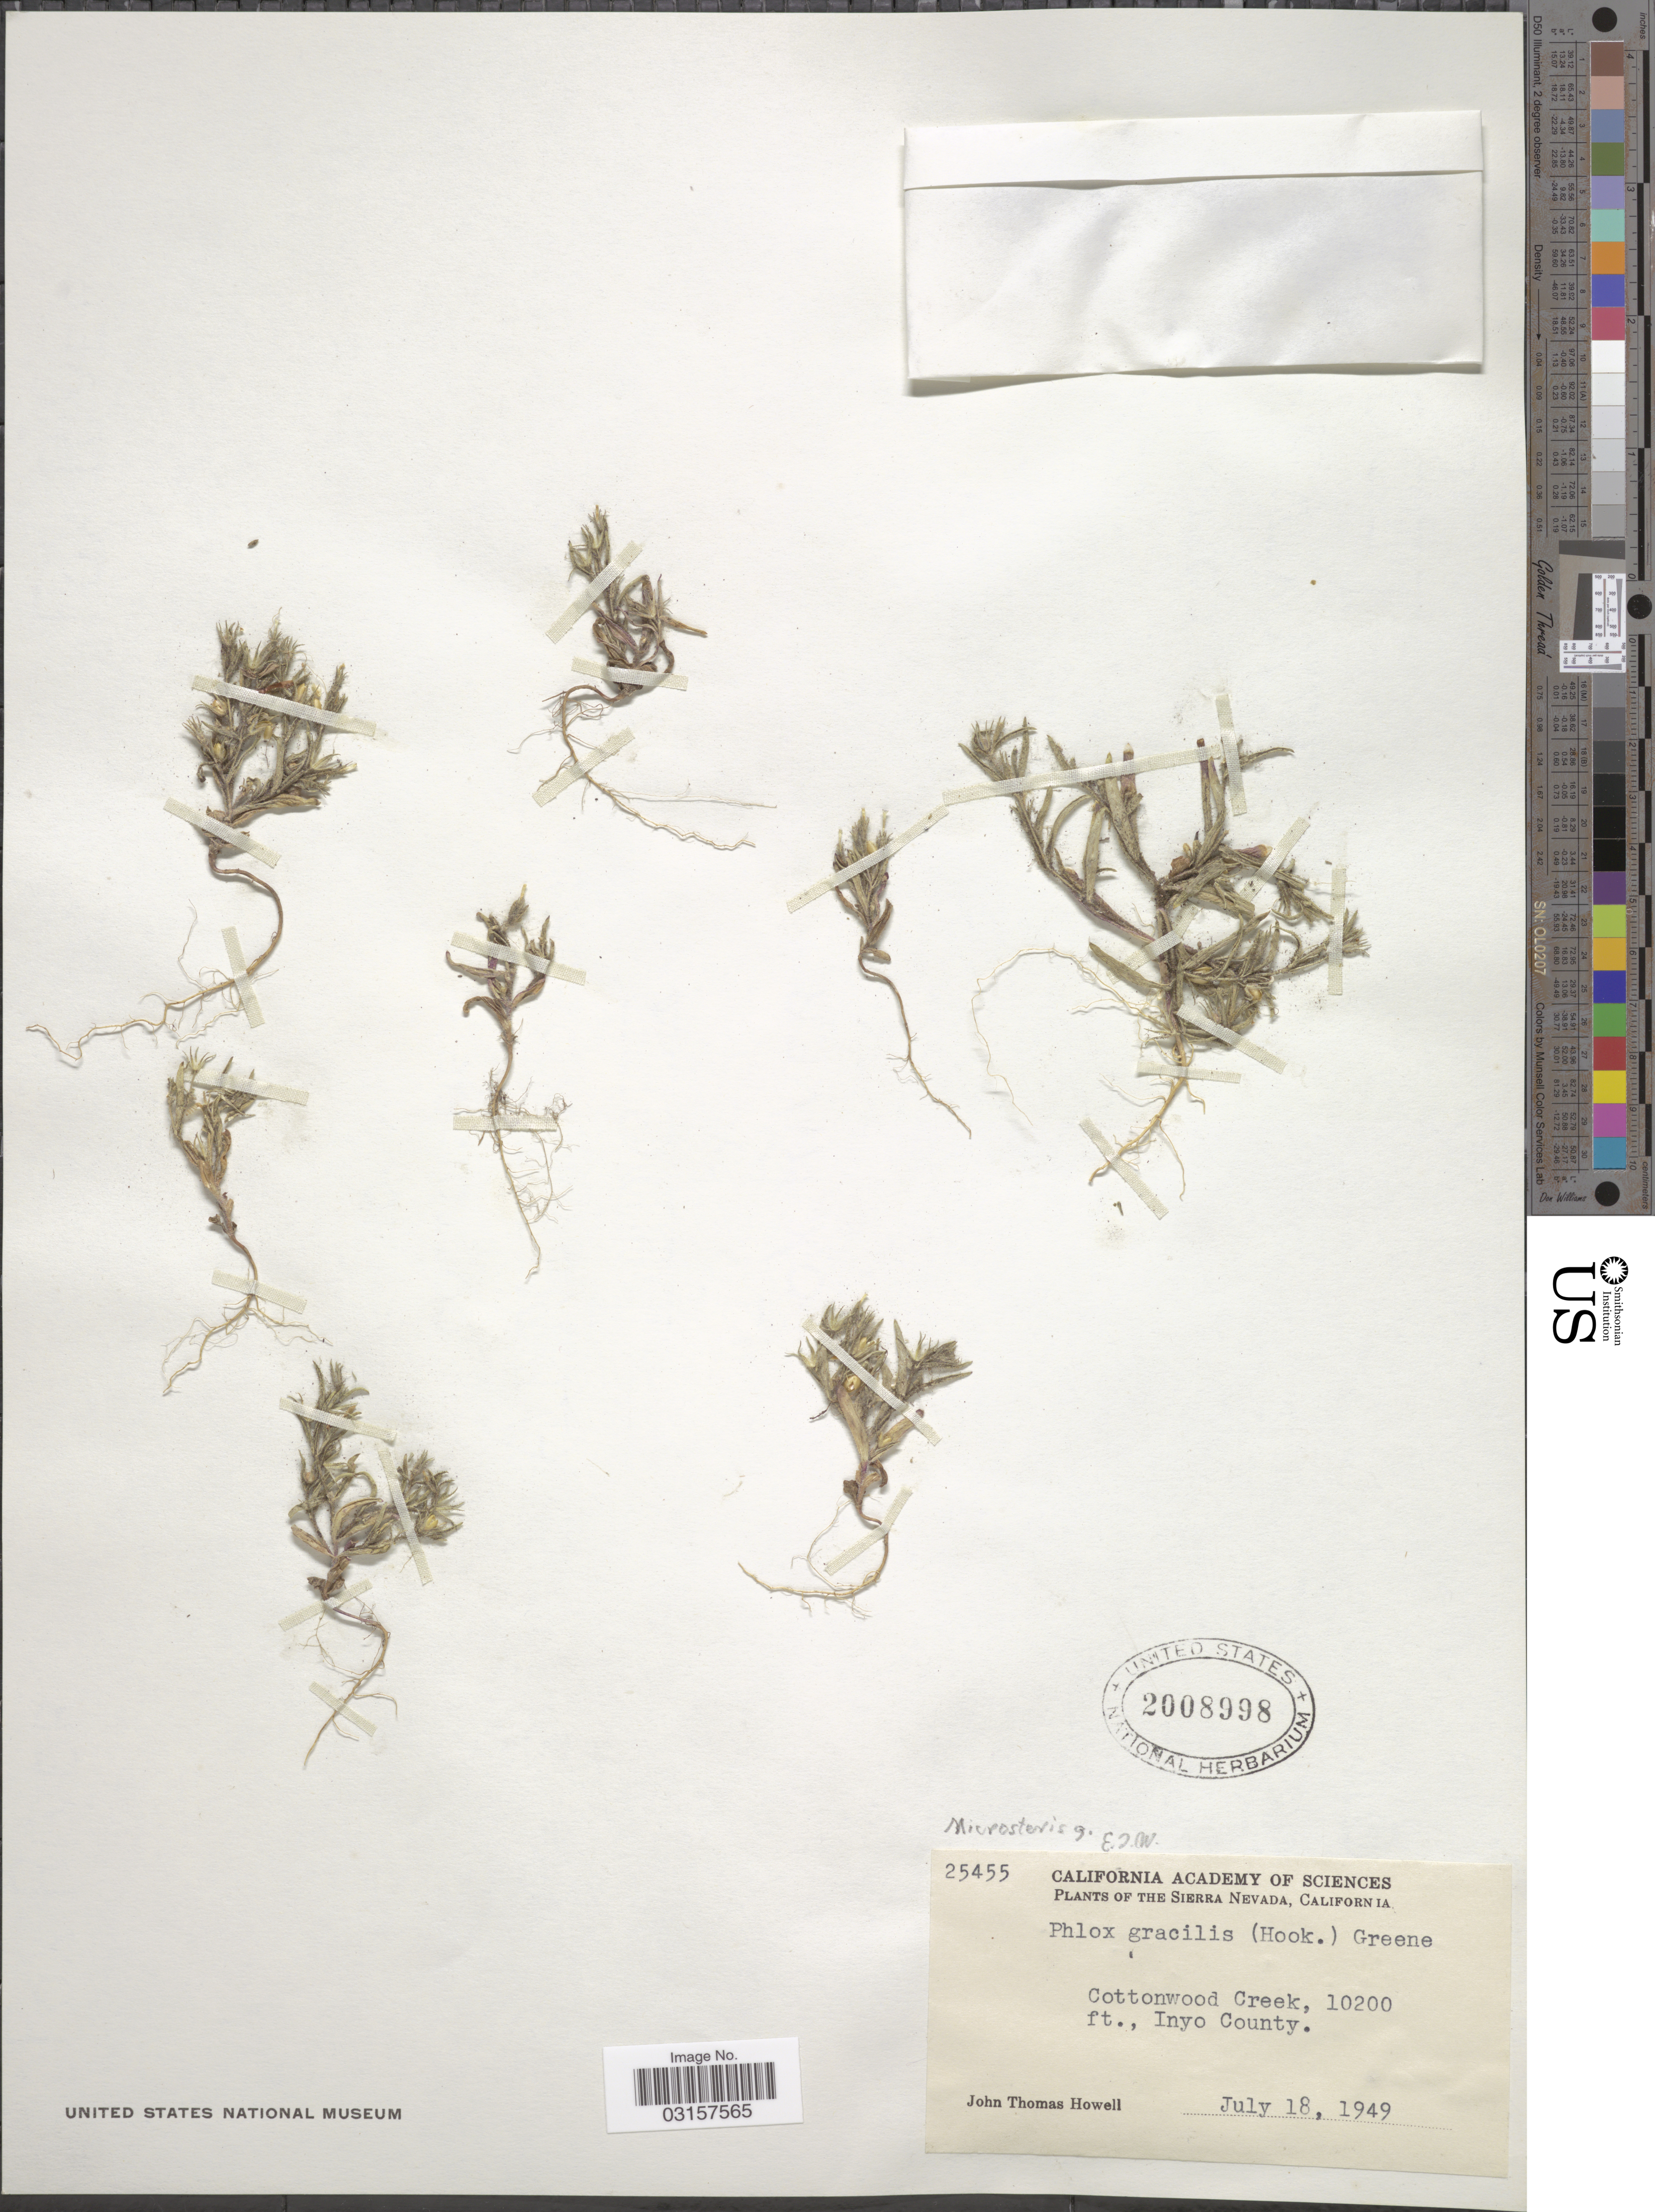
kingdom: Plantae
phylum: Tracheophyta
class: Magnoliopsida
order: Ericales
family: Polemoniaceae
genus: Microsteris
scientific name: Microsteris gracilis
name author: (Hook.) Greene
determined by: (US) Smithsonian Institution - National Museum of Natural History - Department of Botany (UNITED STATES)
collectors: J. T. Howell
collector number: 25455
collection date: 1949-07-18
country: United States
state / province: California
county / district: Inyo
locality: The Sierra Nevada, Cottonwood Creek, Inyo County.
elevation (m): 3109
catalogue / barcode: US 2008998